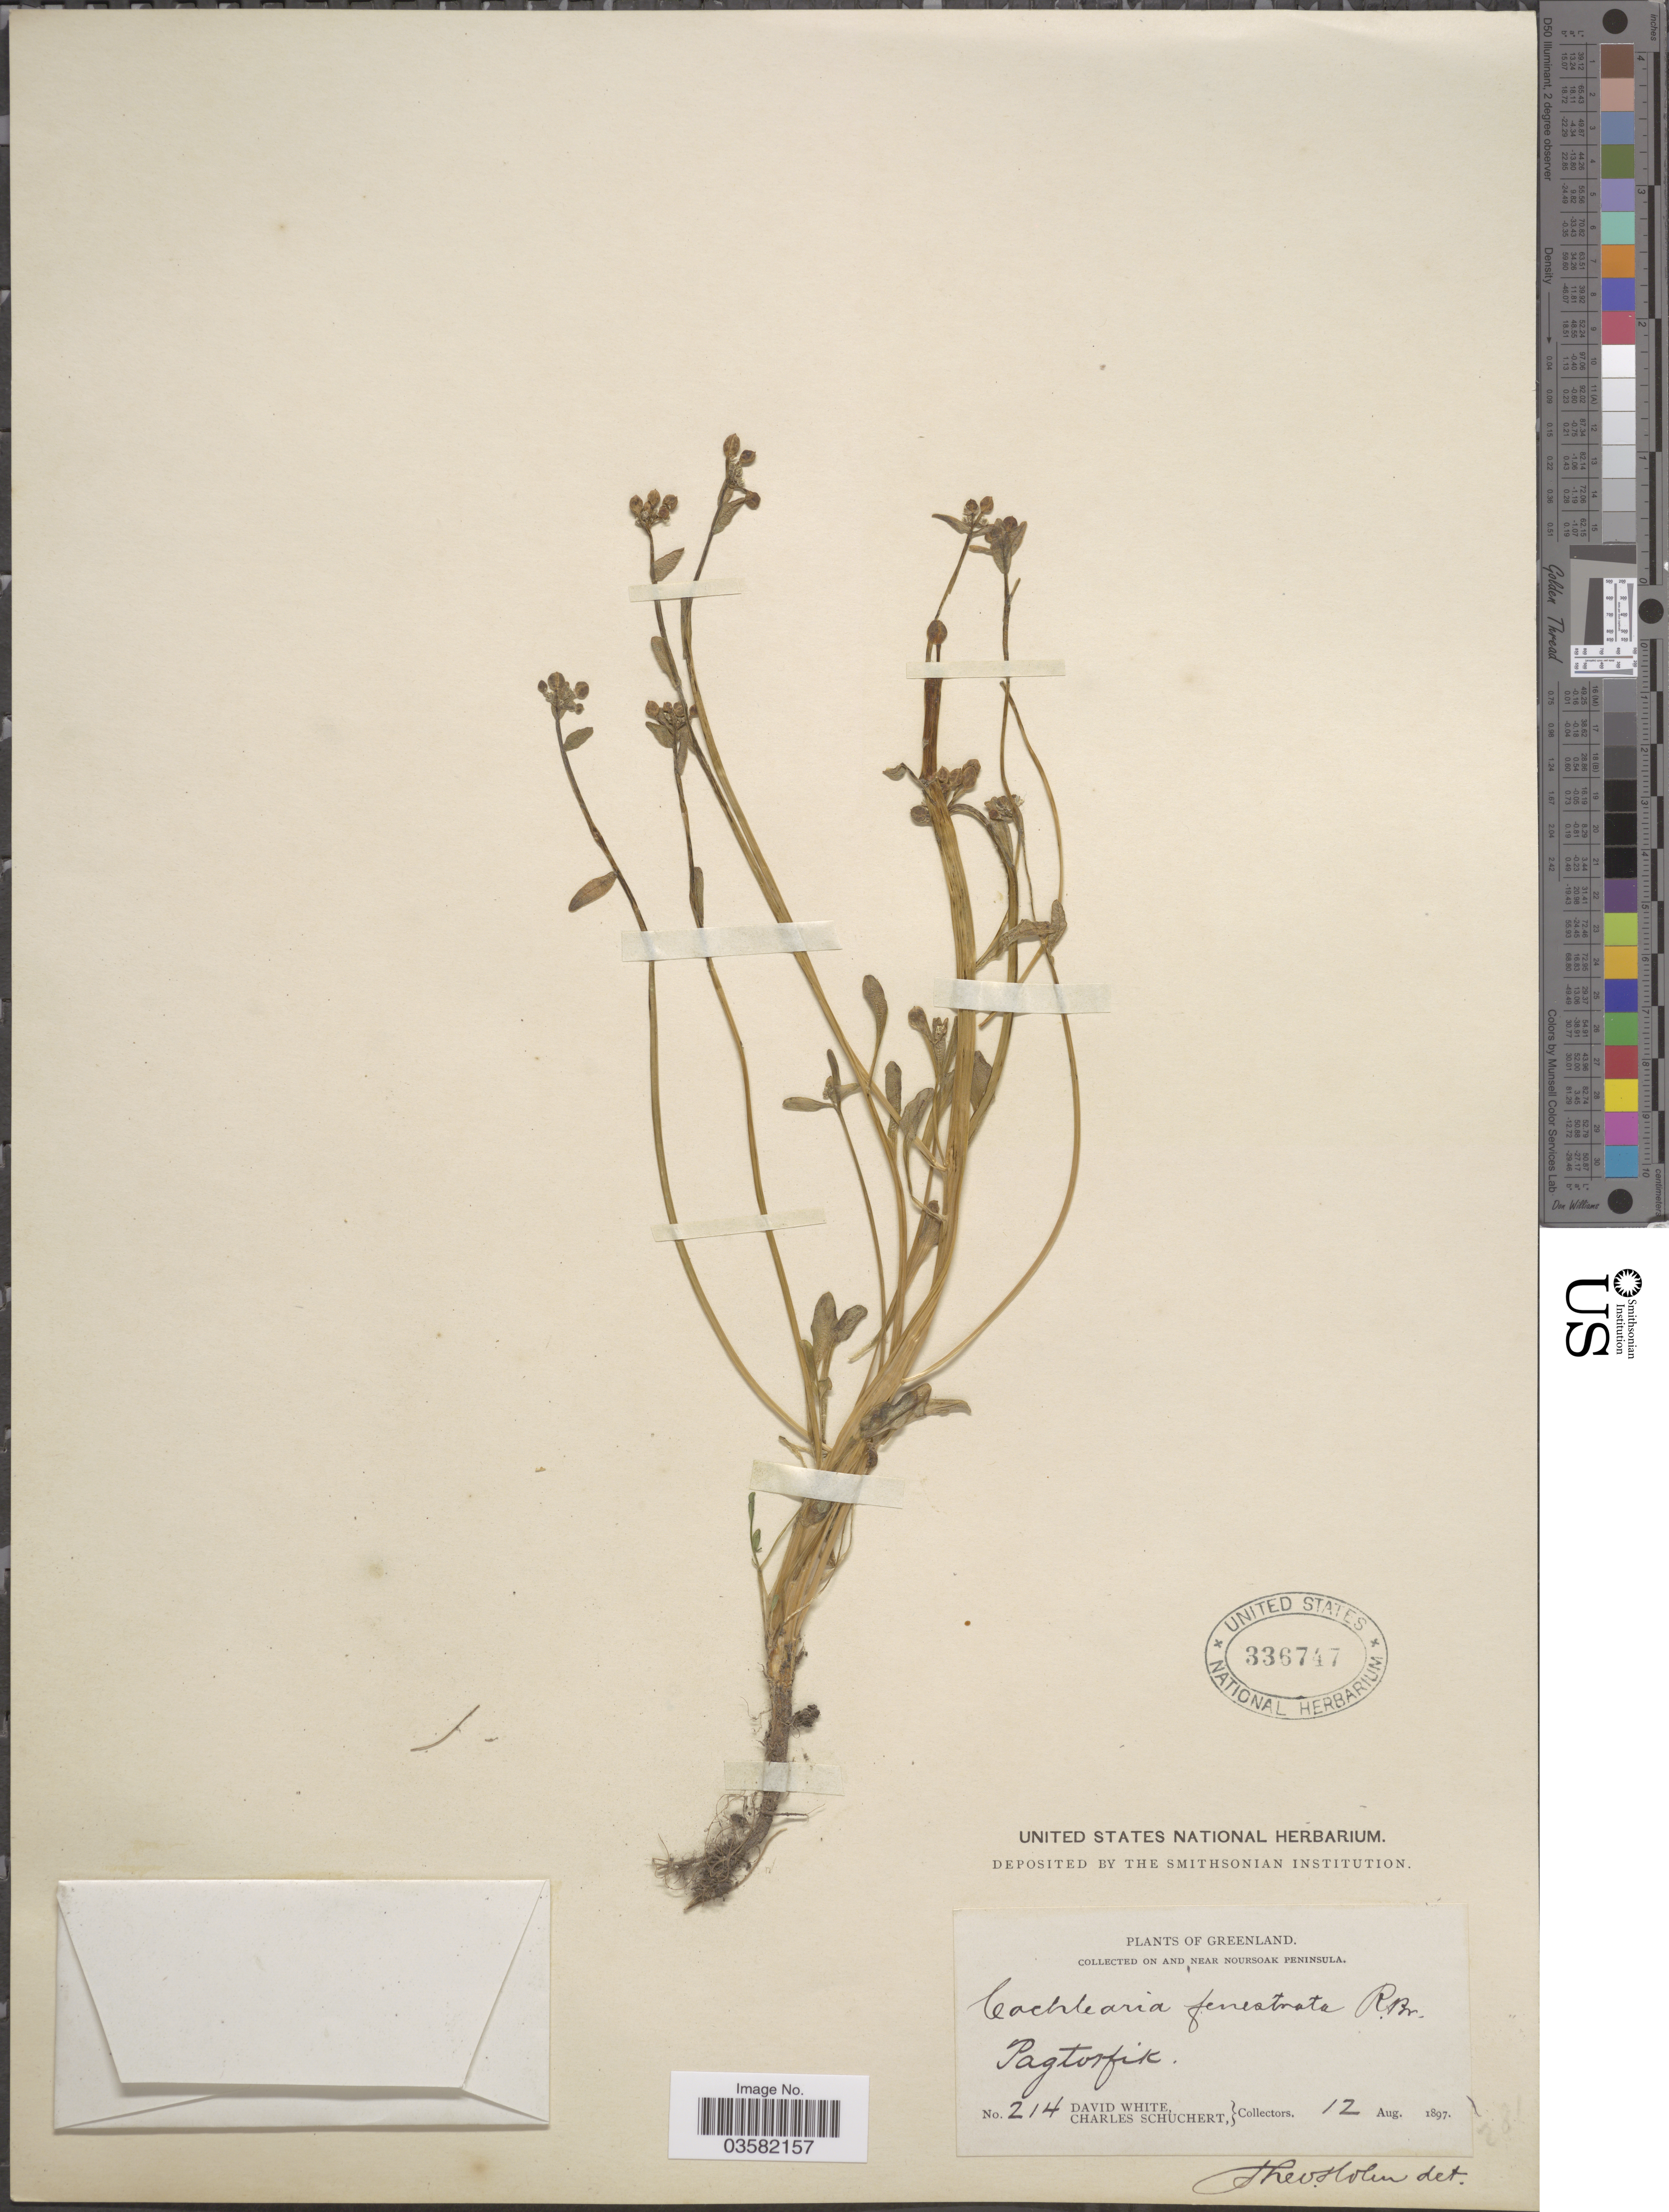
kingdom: Plantae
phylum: Tracheophyta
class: Magnoliopsida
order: Brassicales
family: Brassicaceae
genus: Cochlearia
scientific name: Cochlearia fenestrata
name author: R. Br. ex DC.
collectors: D. White & C. Schuchert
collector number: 214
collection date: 1897-08-12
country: Greenland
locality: On and near Noursoak Peninsula. Pagtorfik.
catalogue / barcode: US 336747